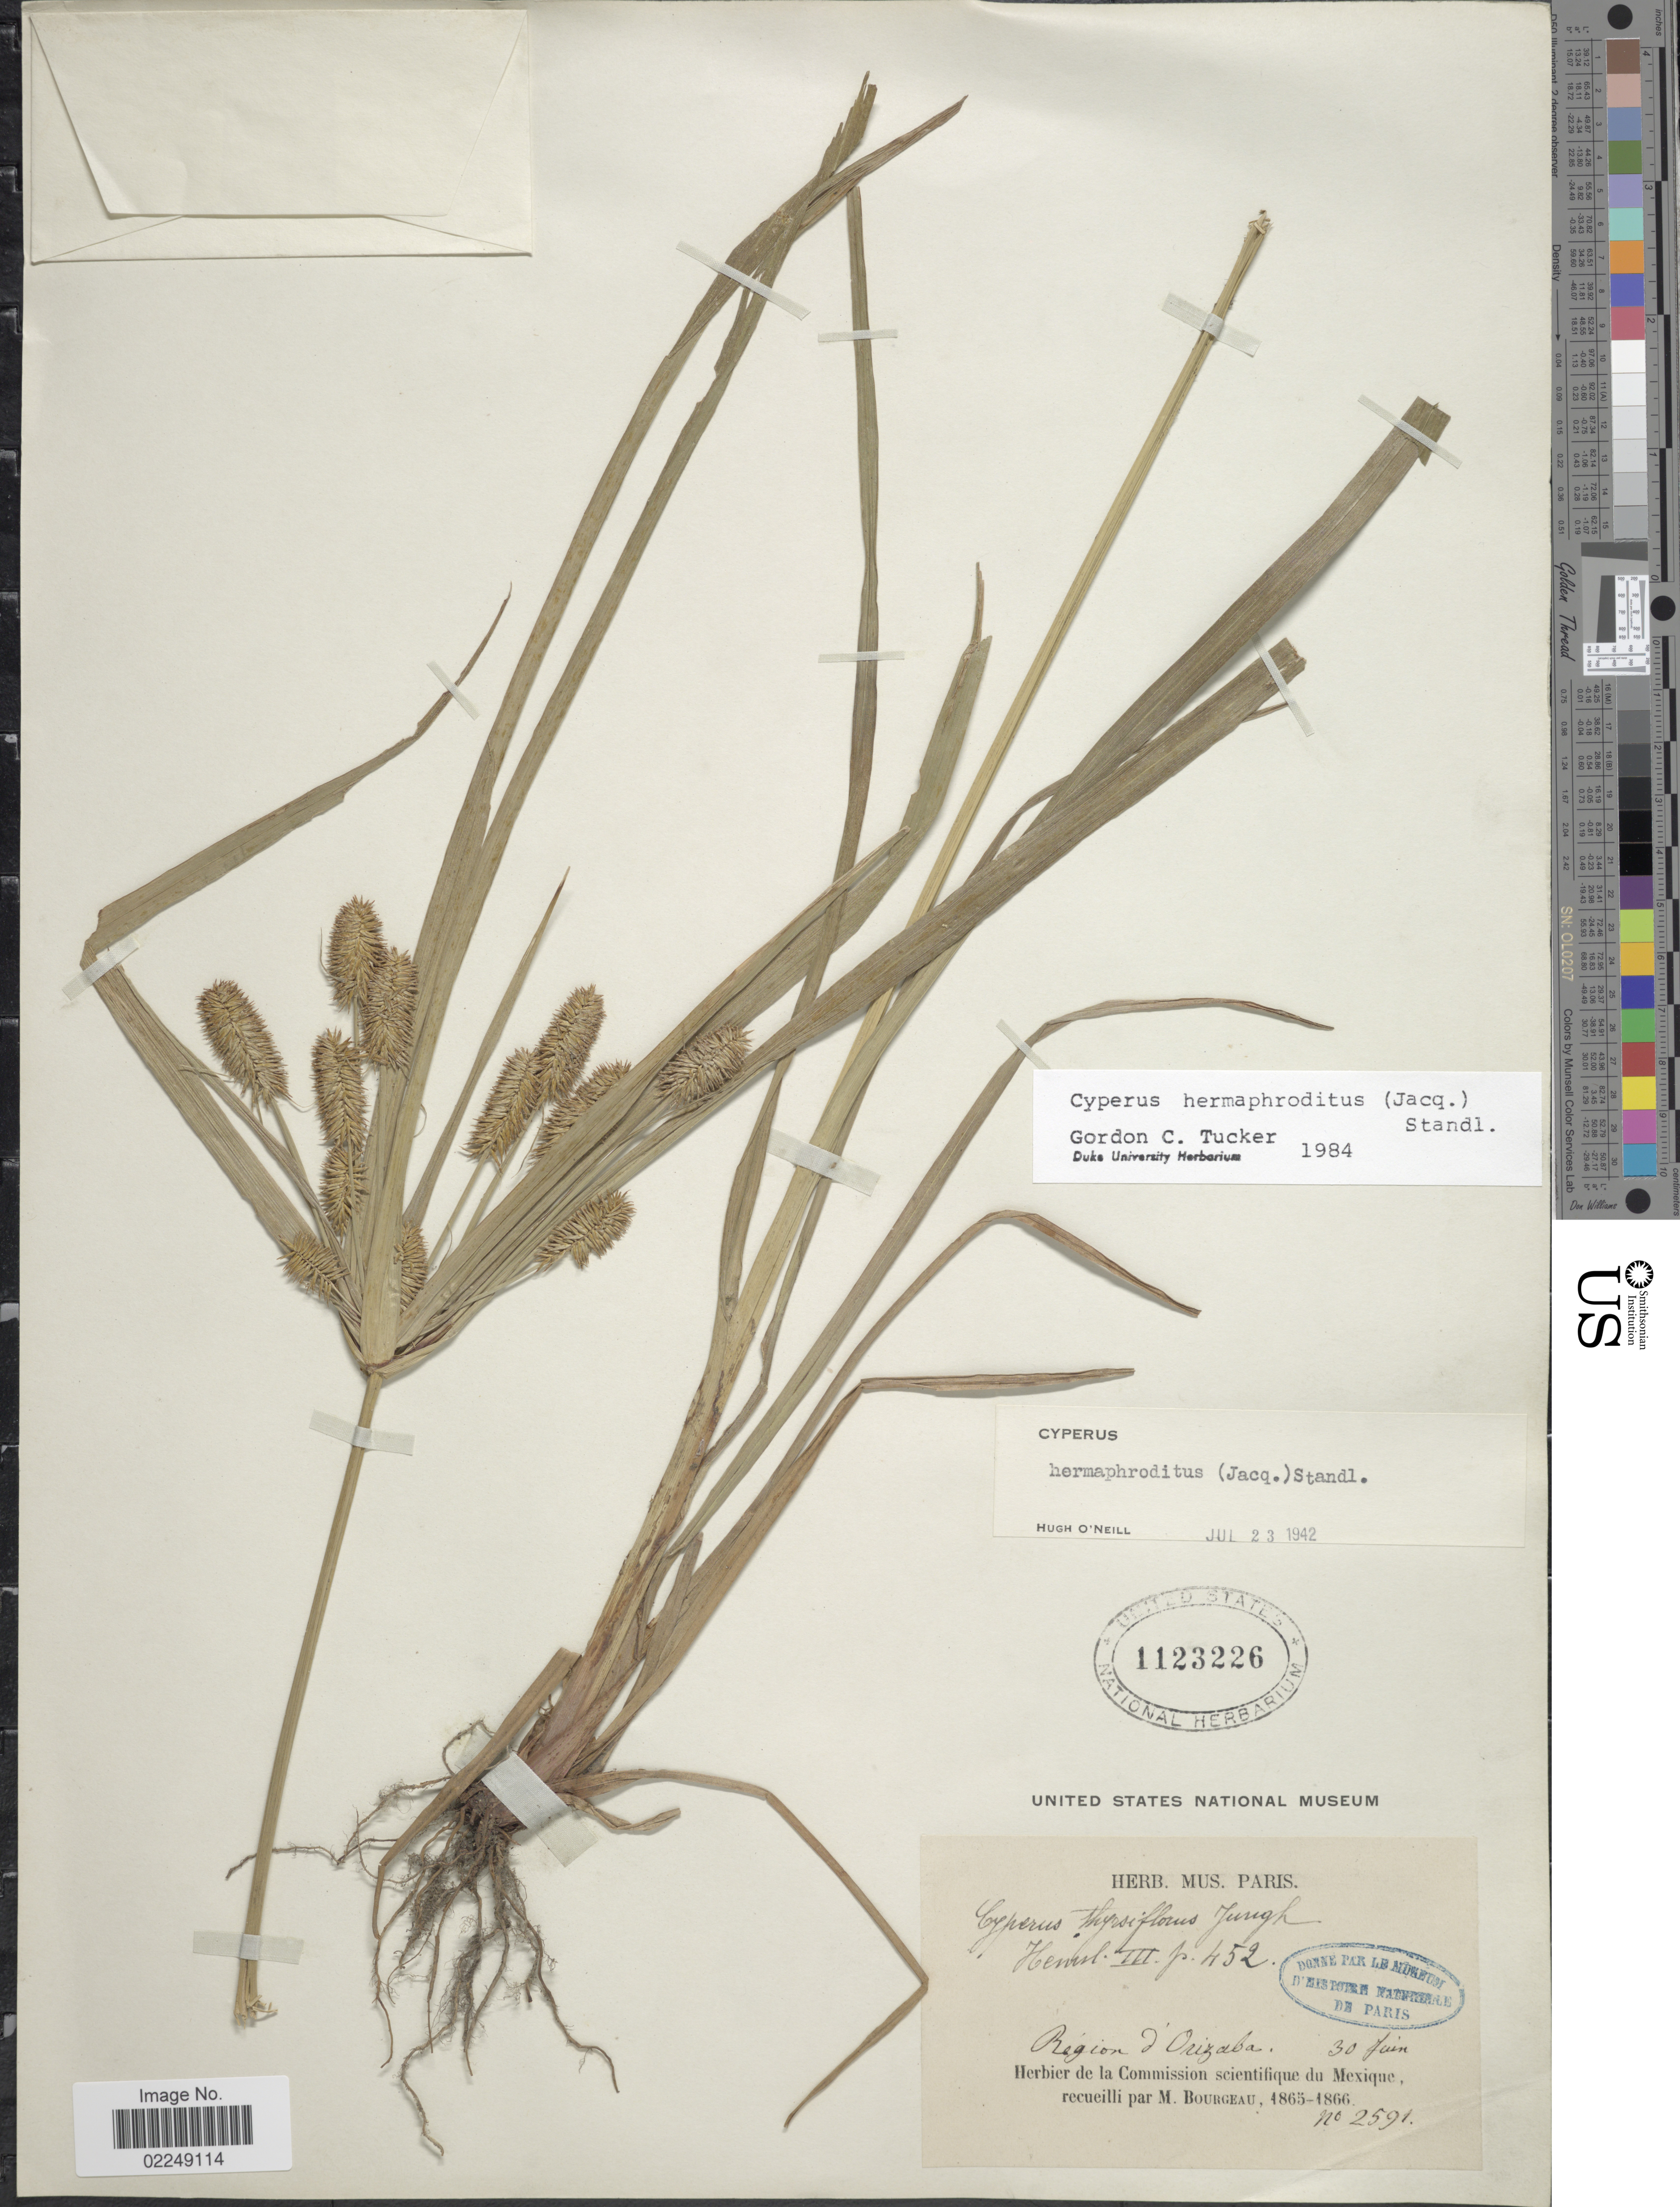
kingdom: Plantae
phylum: Tracheophyta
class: Liliopsida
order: Poales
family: Cyperaceae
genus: Cyperus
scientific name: Cyperus hermaphroditus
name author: (Jacq.) Standl.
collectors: M. Bourgeau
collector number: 2591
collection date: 1865-06-30/1866-06-30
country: Mexico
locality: Region d'Orizaba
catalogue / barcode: US 1123226